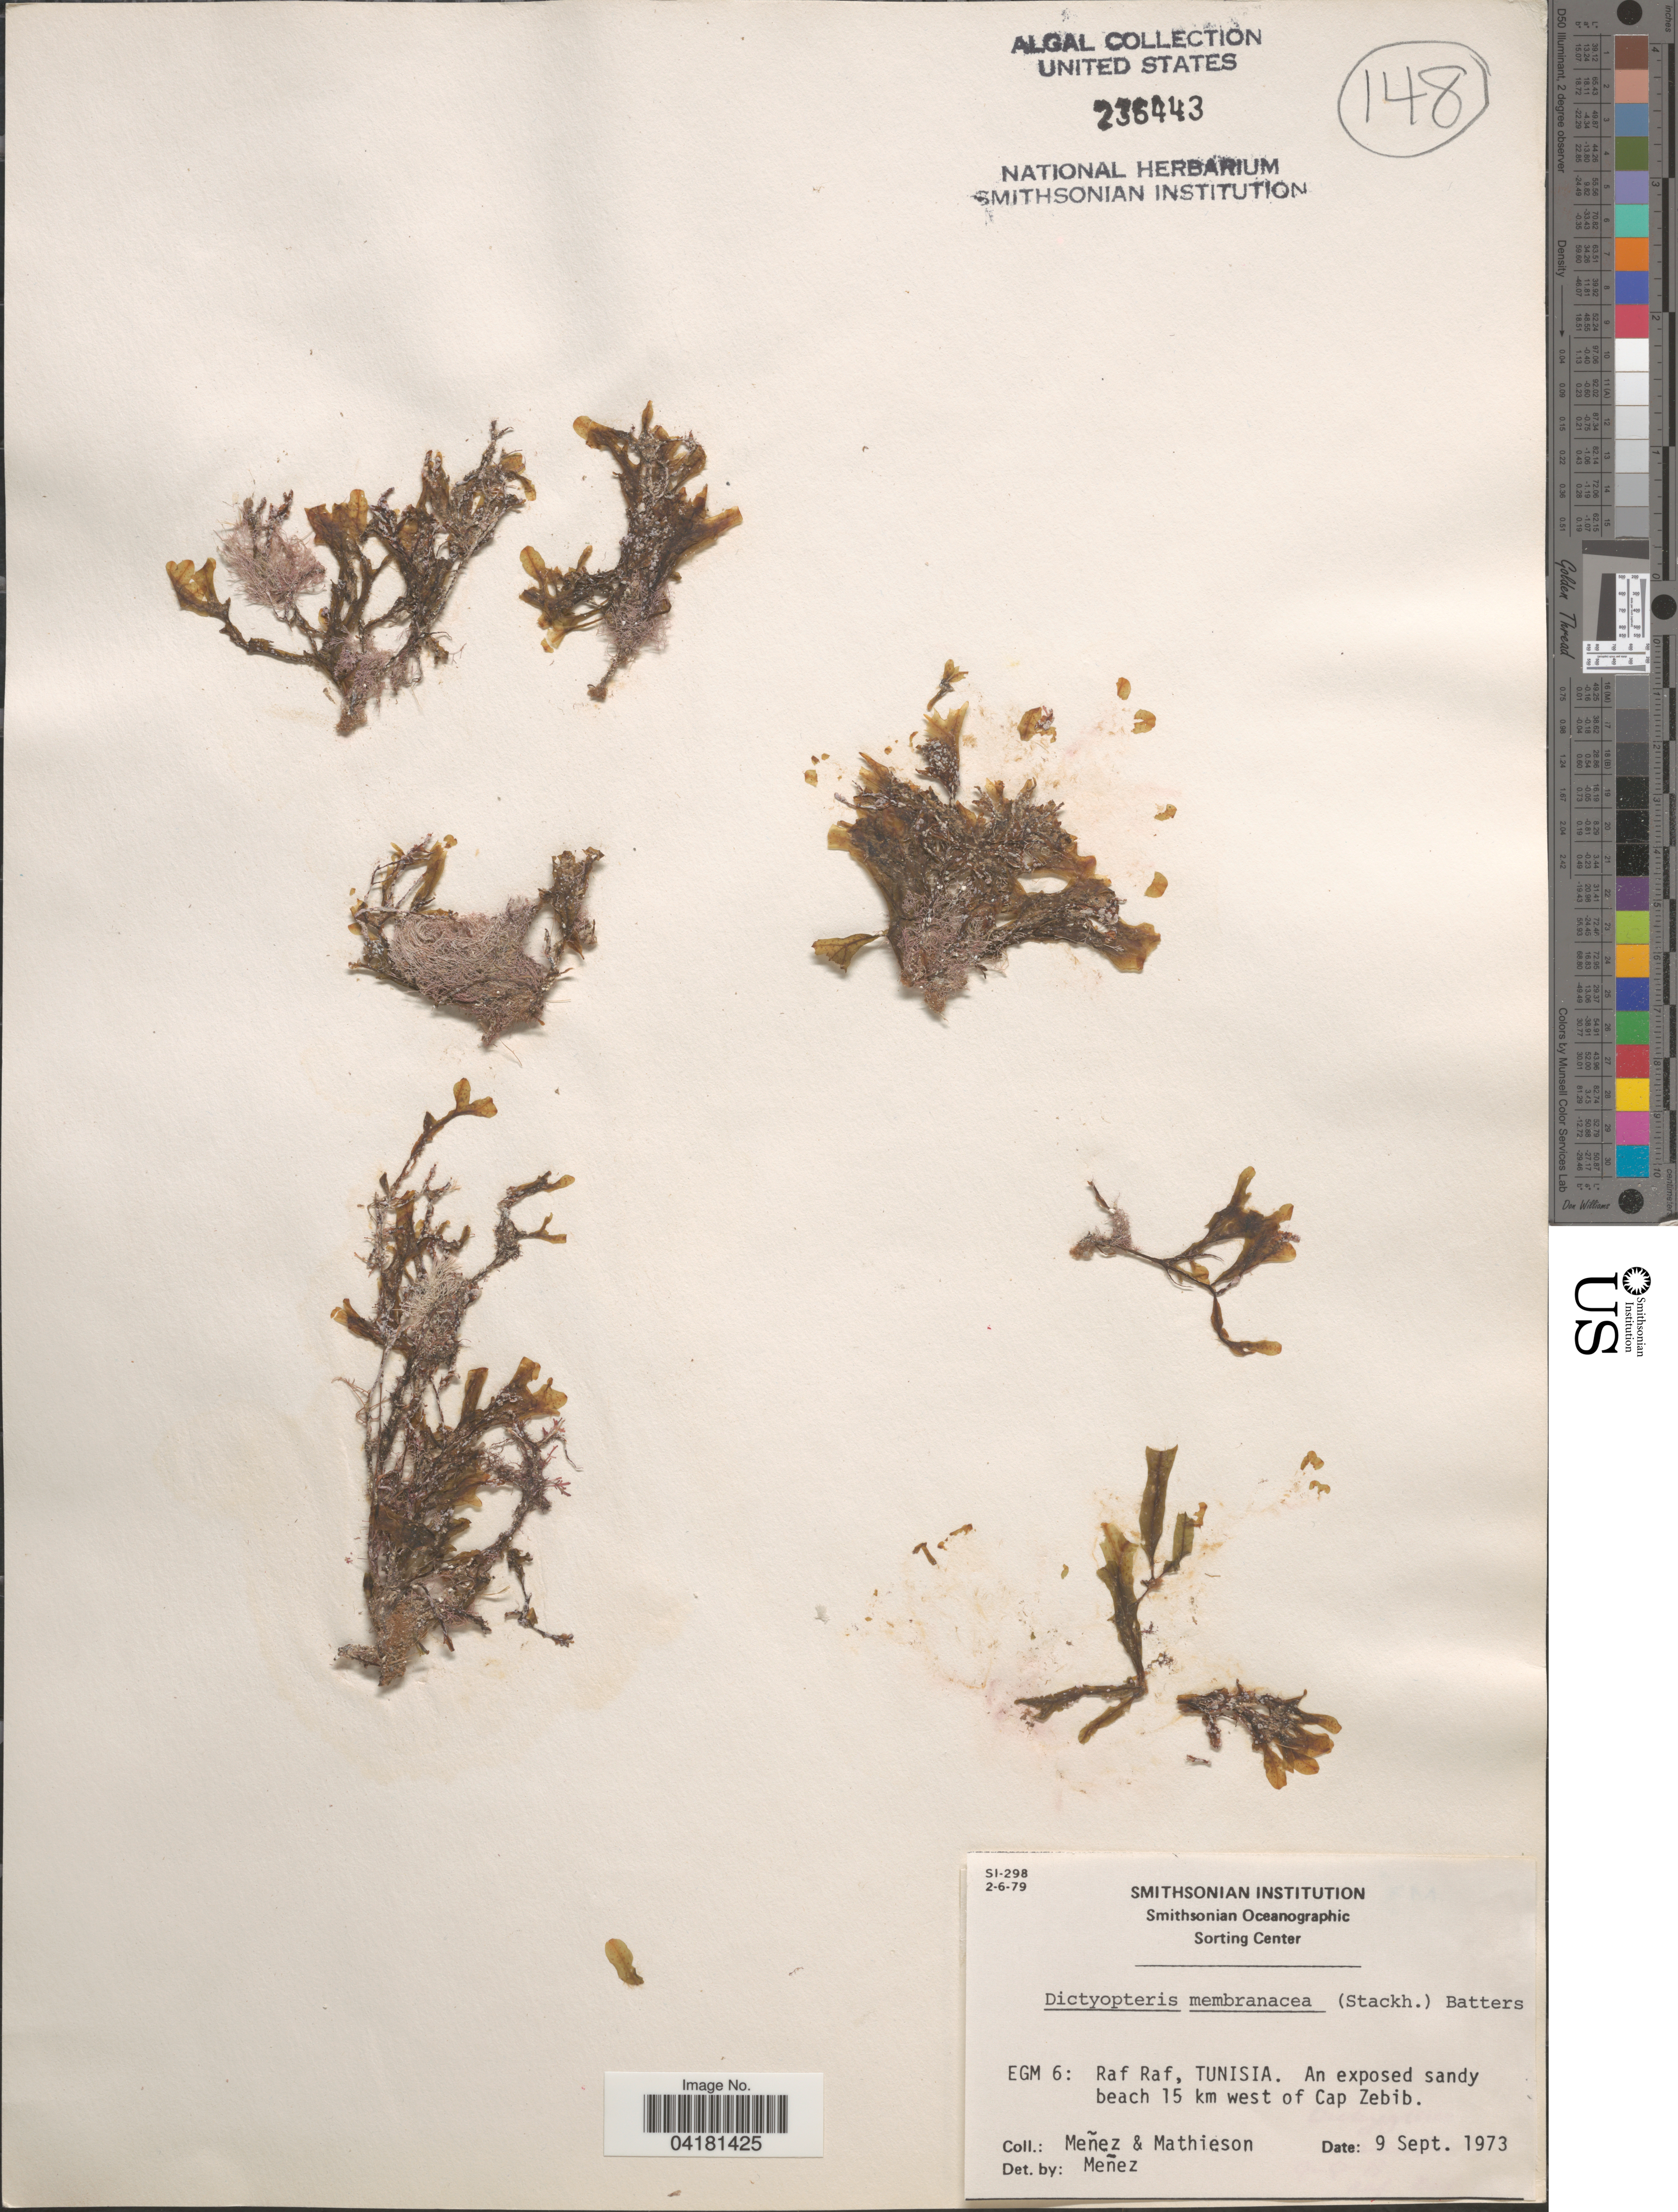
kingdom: Chromista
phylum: Ochrophyta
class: Phaeophyceae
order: Dictyotales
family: Dictyotaceae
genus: Dictyopteris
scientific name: Dictyopteris polypodioides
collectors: Menez & Mathieson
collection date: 1973-09-09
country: Tunisia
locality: EGM 6: Raf Raf, Tunisia. An exposed sandy beach 15 km west of Cap Zebib.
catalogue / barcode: US 236443